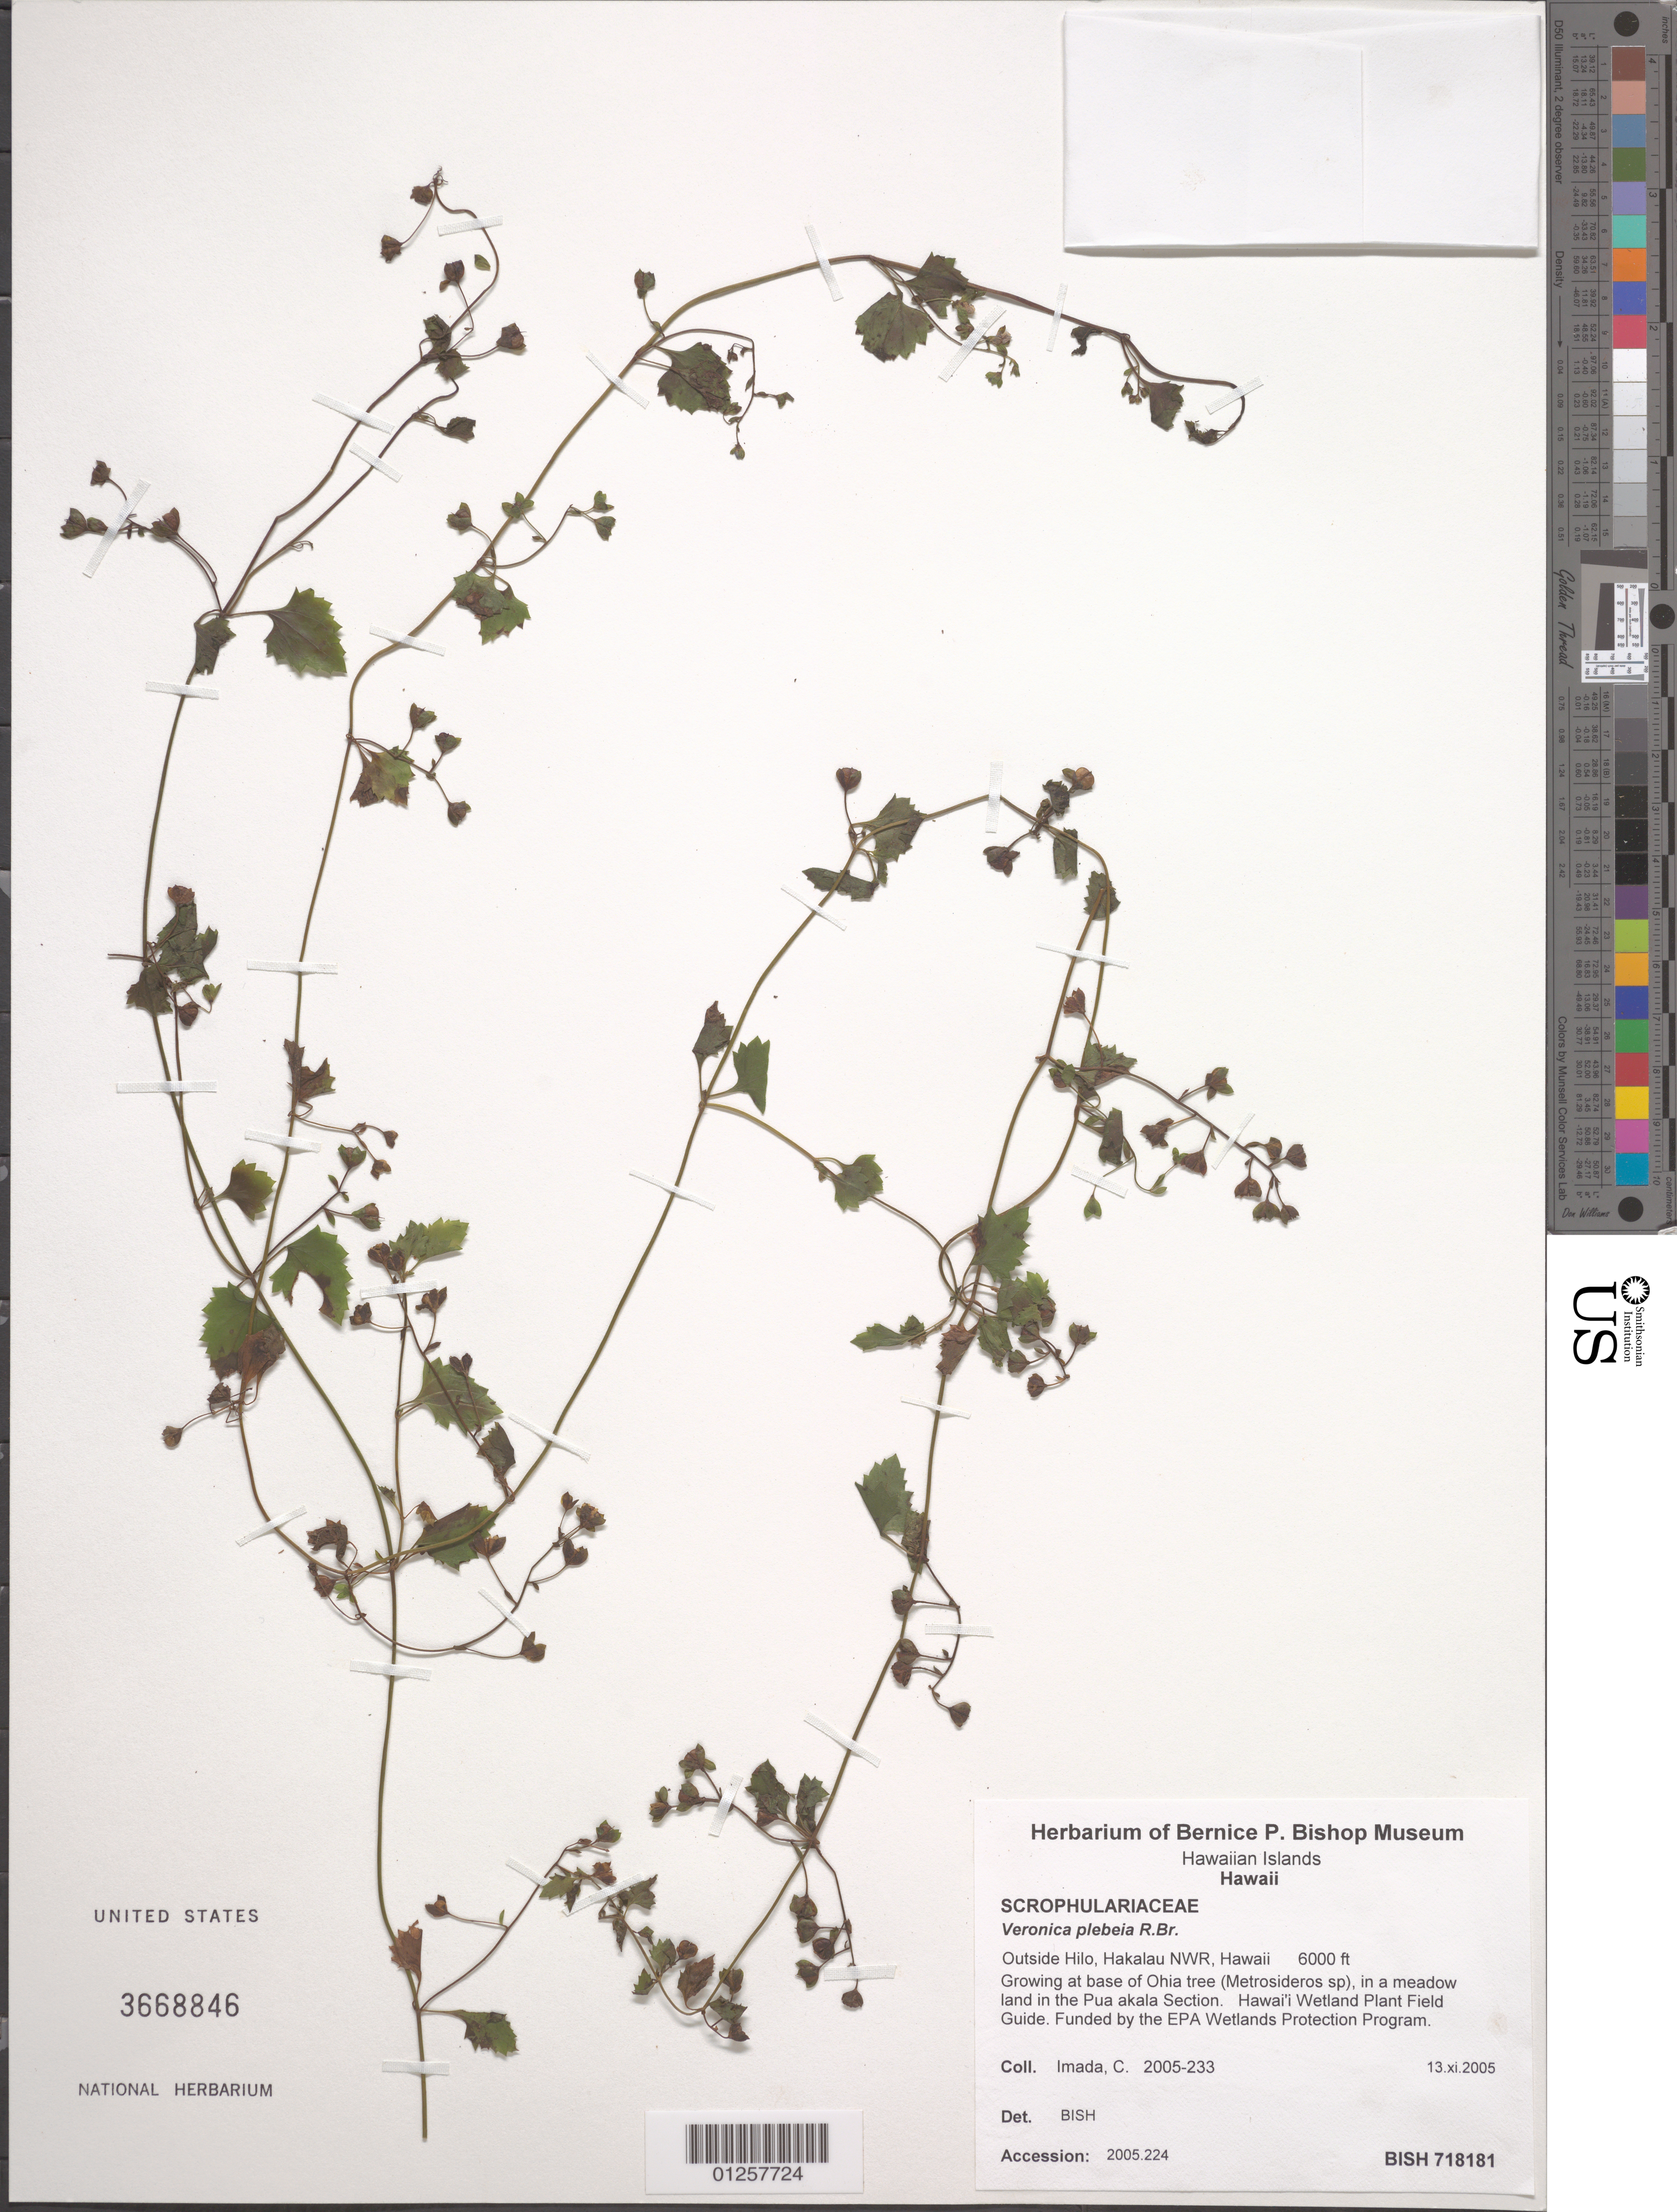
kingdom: Plantae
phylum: Tracheophyta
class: Magnoliopsida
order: Lamiales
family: Plantaginaceae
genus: Veronica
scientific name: Veronica plebeia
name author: R. Br.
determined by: BISH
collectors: C. Imada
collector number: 2005-233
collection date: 2005-11-13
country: United States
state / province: Hawaii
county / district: Hawaii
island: Hawaii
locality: Outside Hilo, Hakalau NWR.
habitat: In a meadow land in the Pua akala Section.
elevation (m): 1829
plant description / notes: Accession: 2005.224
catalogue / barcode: US 3668846